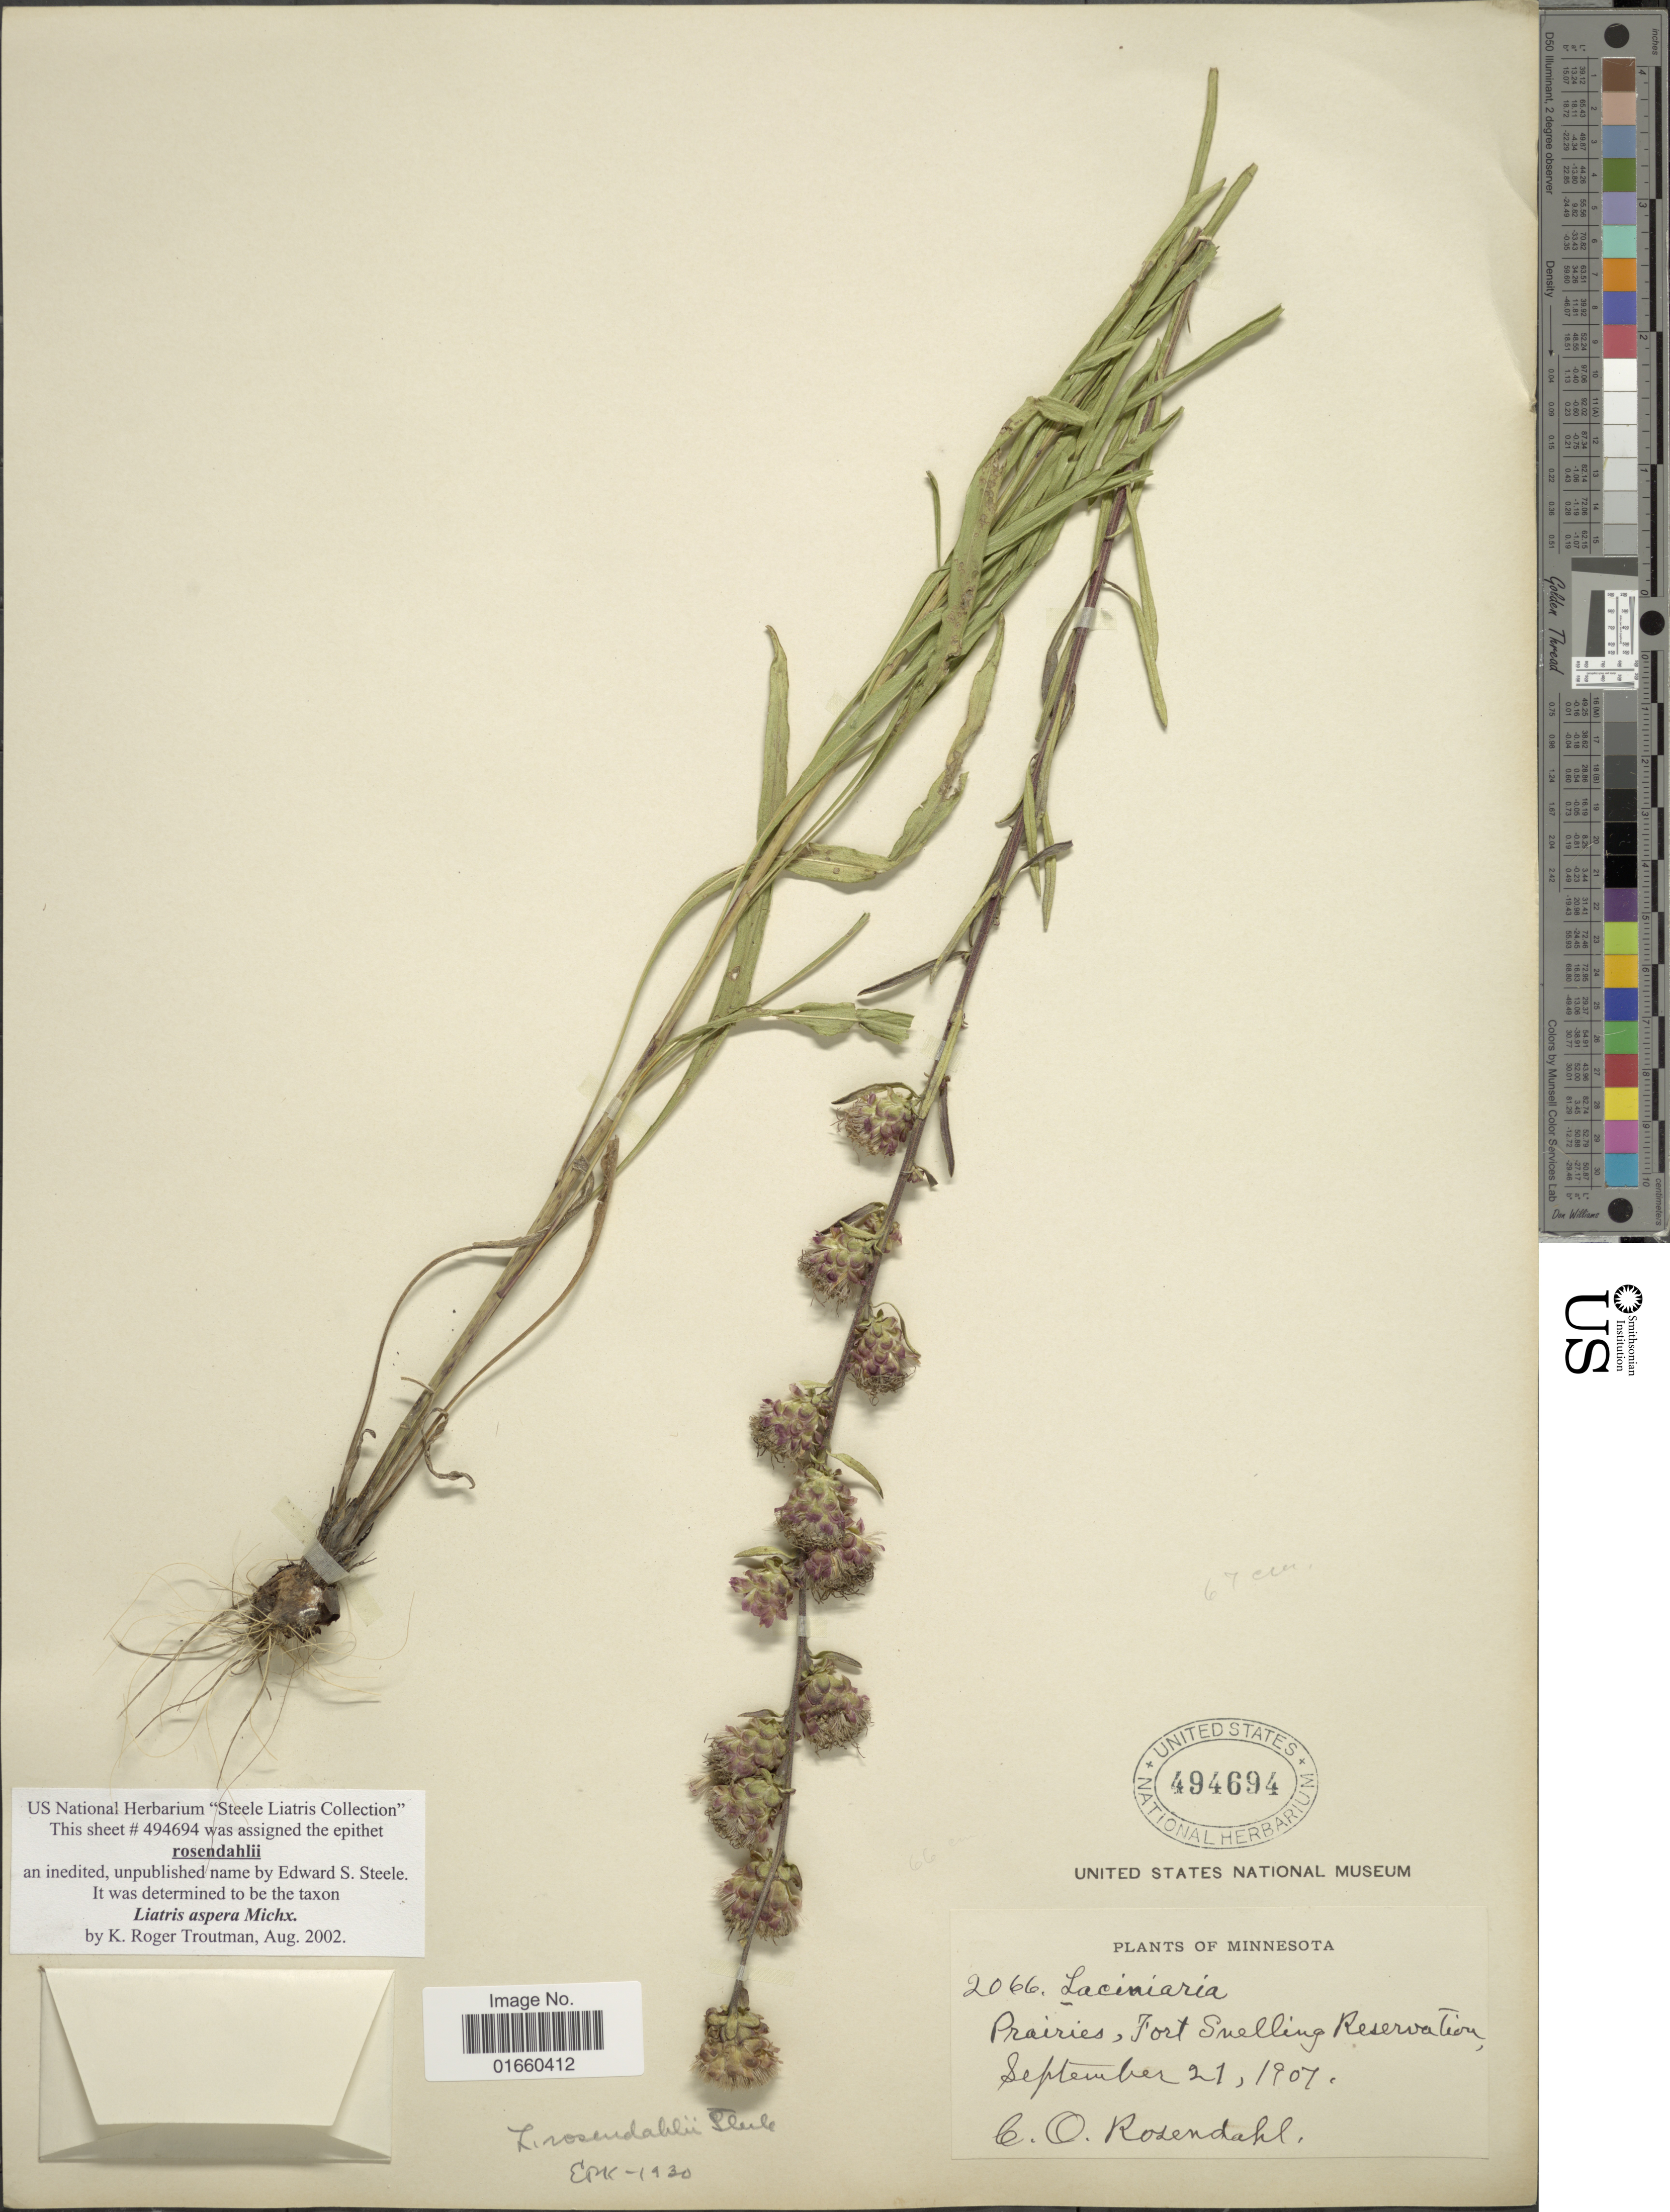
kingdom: Plantae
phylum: Tracheophyta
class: Magnoliopsida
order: Asterales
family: Asteraceae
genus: Liatris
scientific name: Liatris aspera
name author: Michx.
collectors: C. O. Rosendahl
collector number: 2066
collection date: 1907-09-21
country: United States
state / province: Minnesota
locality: Prairies, Fort Snelling Reservation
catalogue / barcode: US 494694